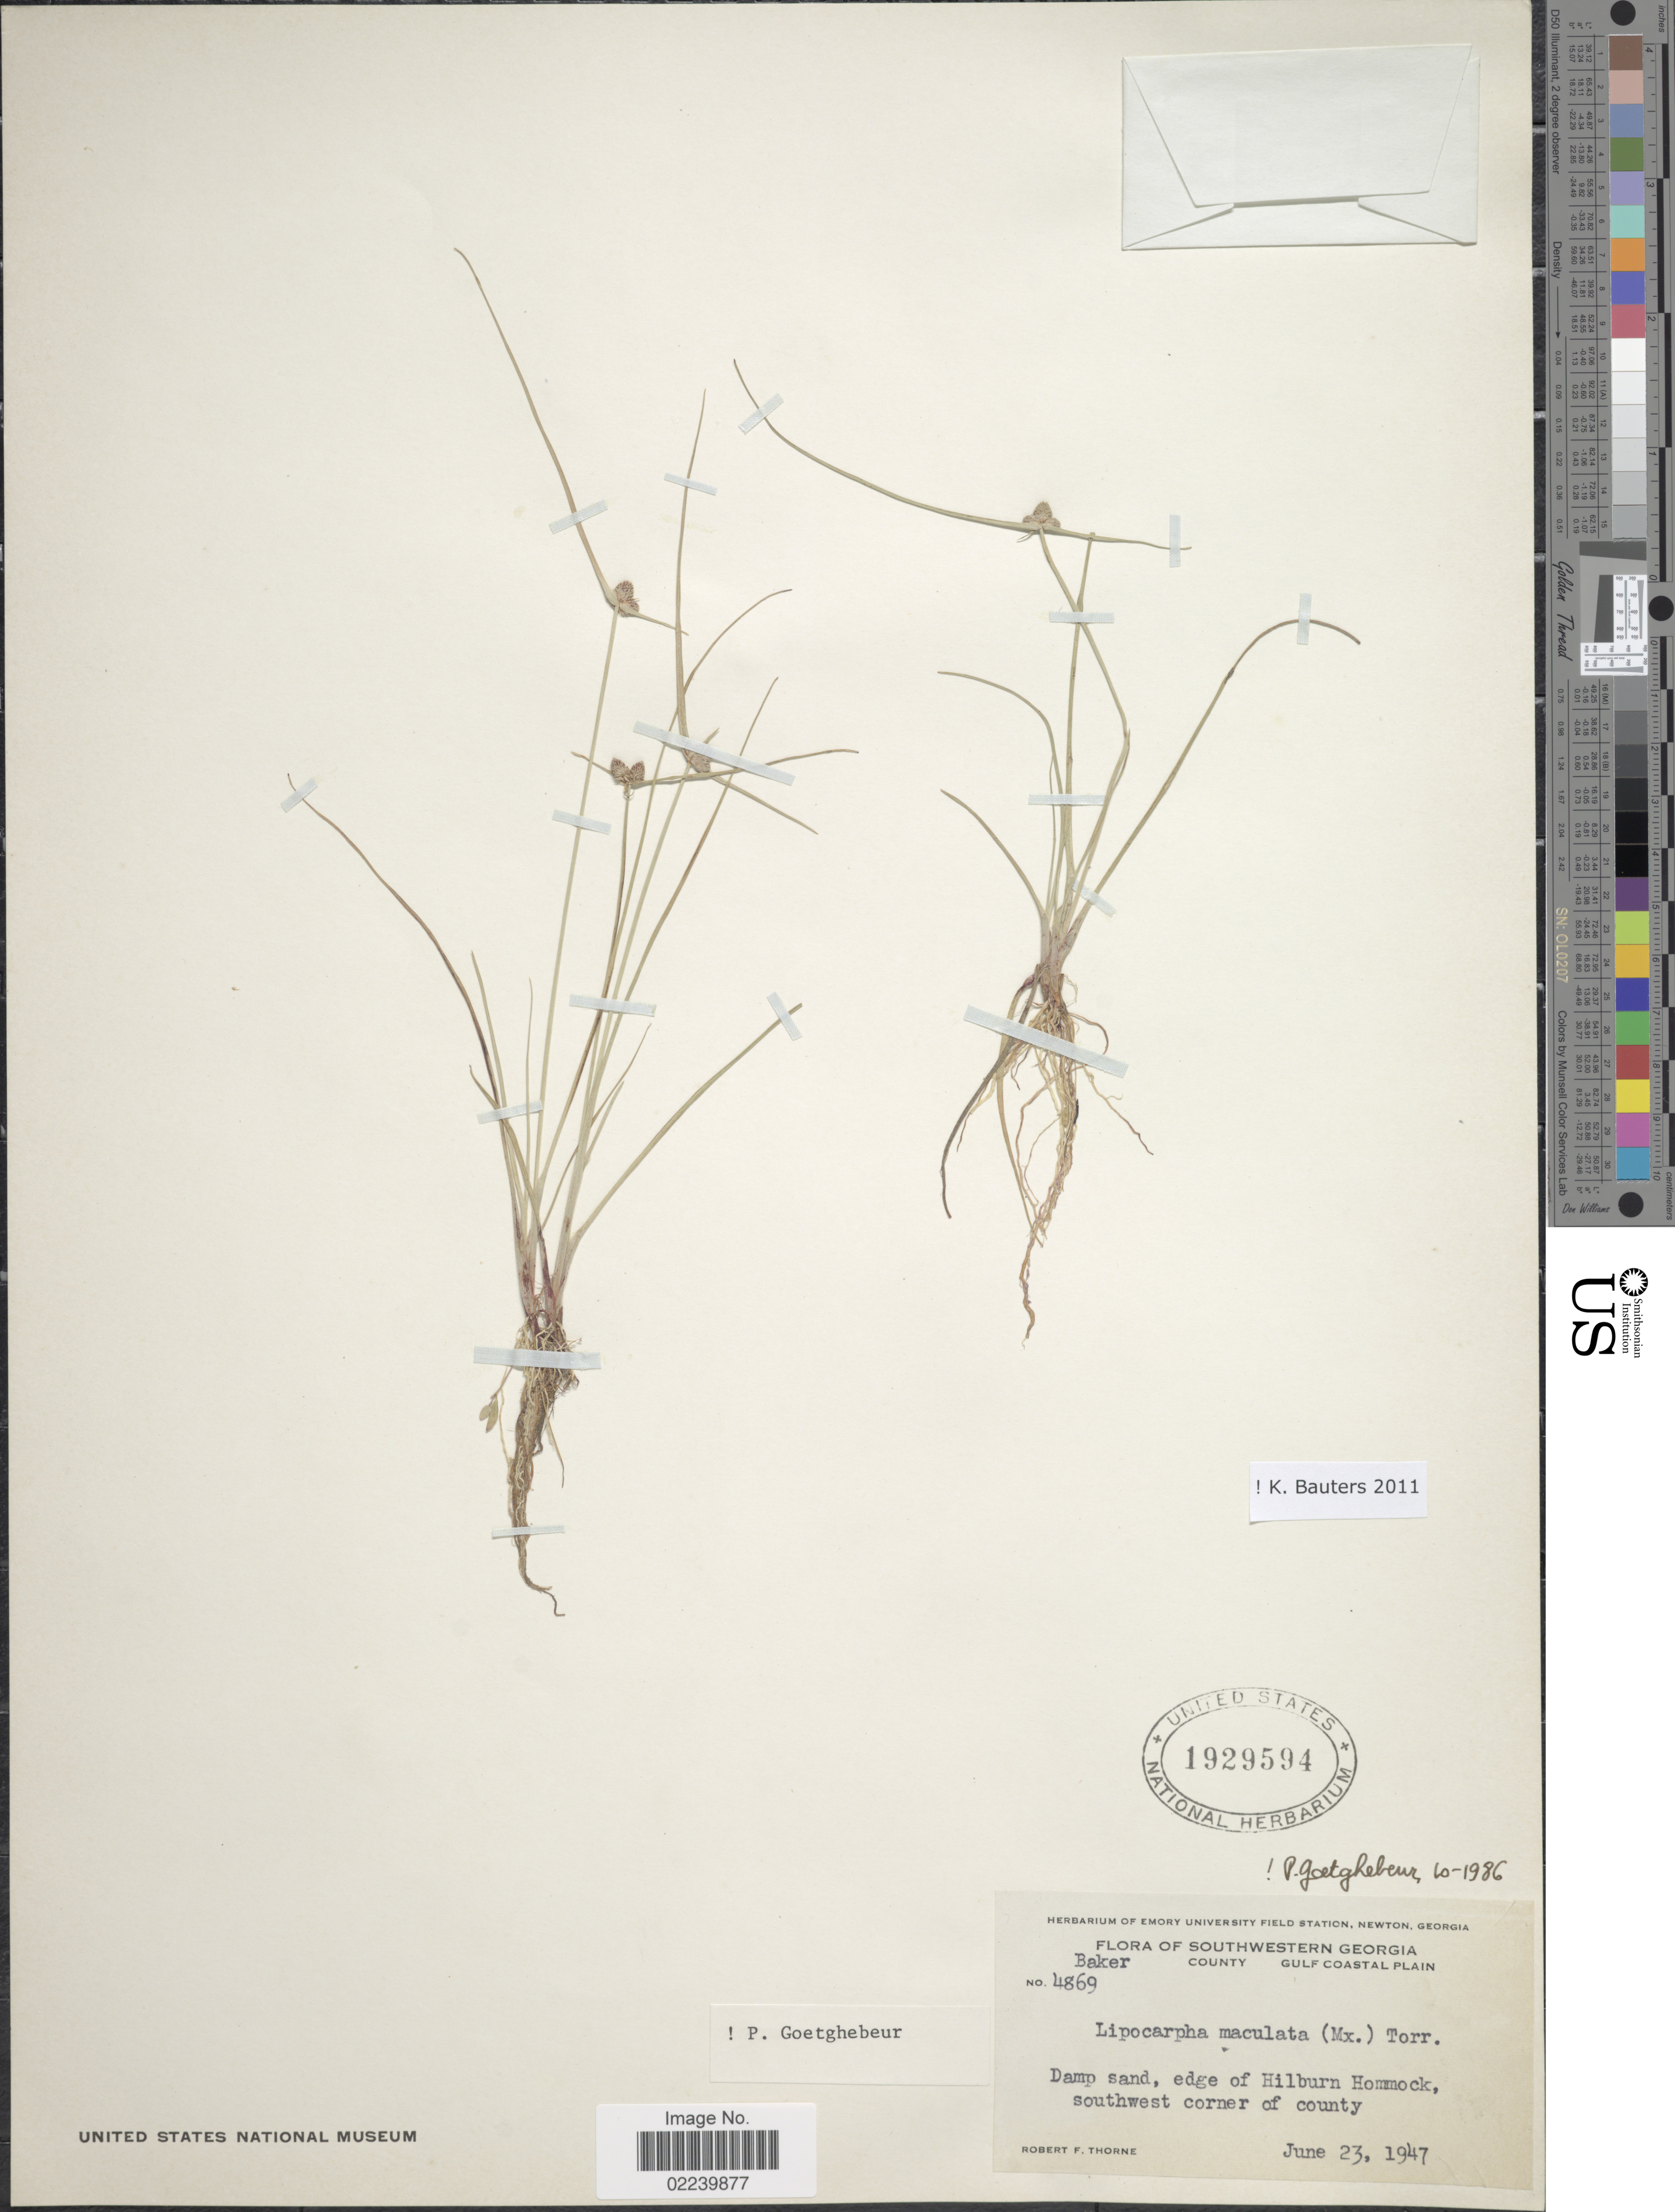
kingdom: Plantae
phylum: Tracheophyta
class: Liliopsida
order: Poales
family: Cyperaceae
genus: Cyperus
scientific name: Cyperus neotropicalis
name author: Alain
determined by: Strong, M. T., (US), Smithsonian Institution - National Museum of Natural History (UNITED STATES)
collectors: R. F. Thorne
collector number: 4869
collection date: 1947-06-23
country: United States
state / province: Georgia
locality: Southwestern Georgia, Baker County, Gulf Coastal Plain, edge of Hilburn Hommock southwest corner of County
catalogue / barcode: US 1929594